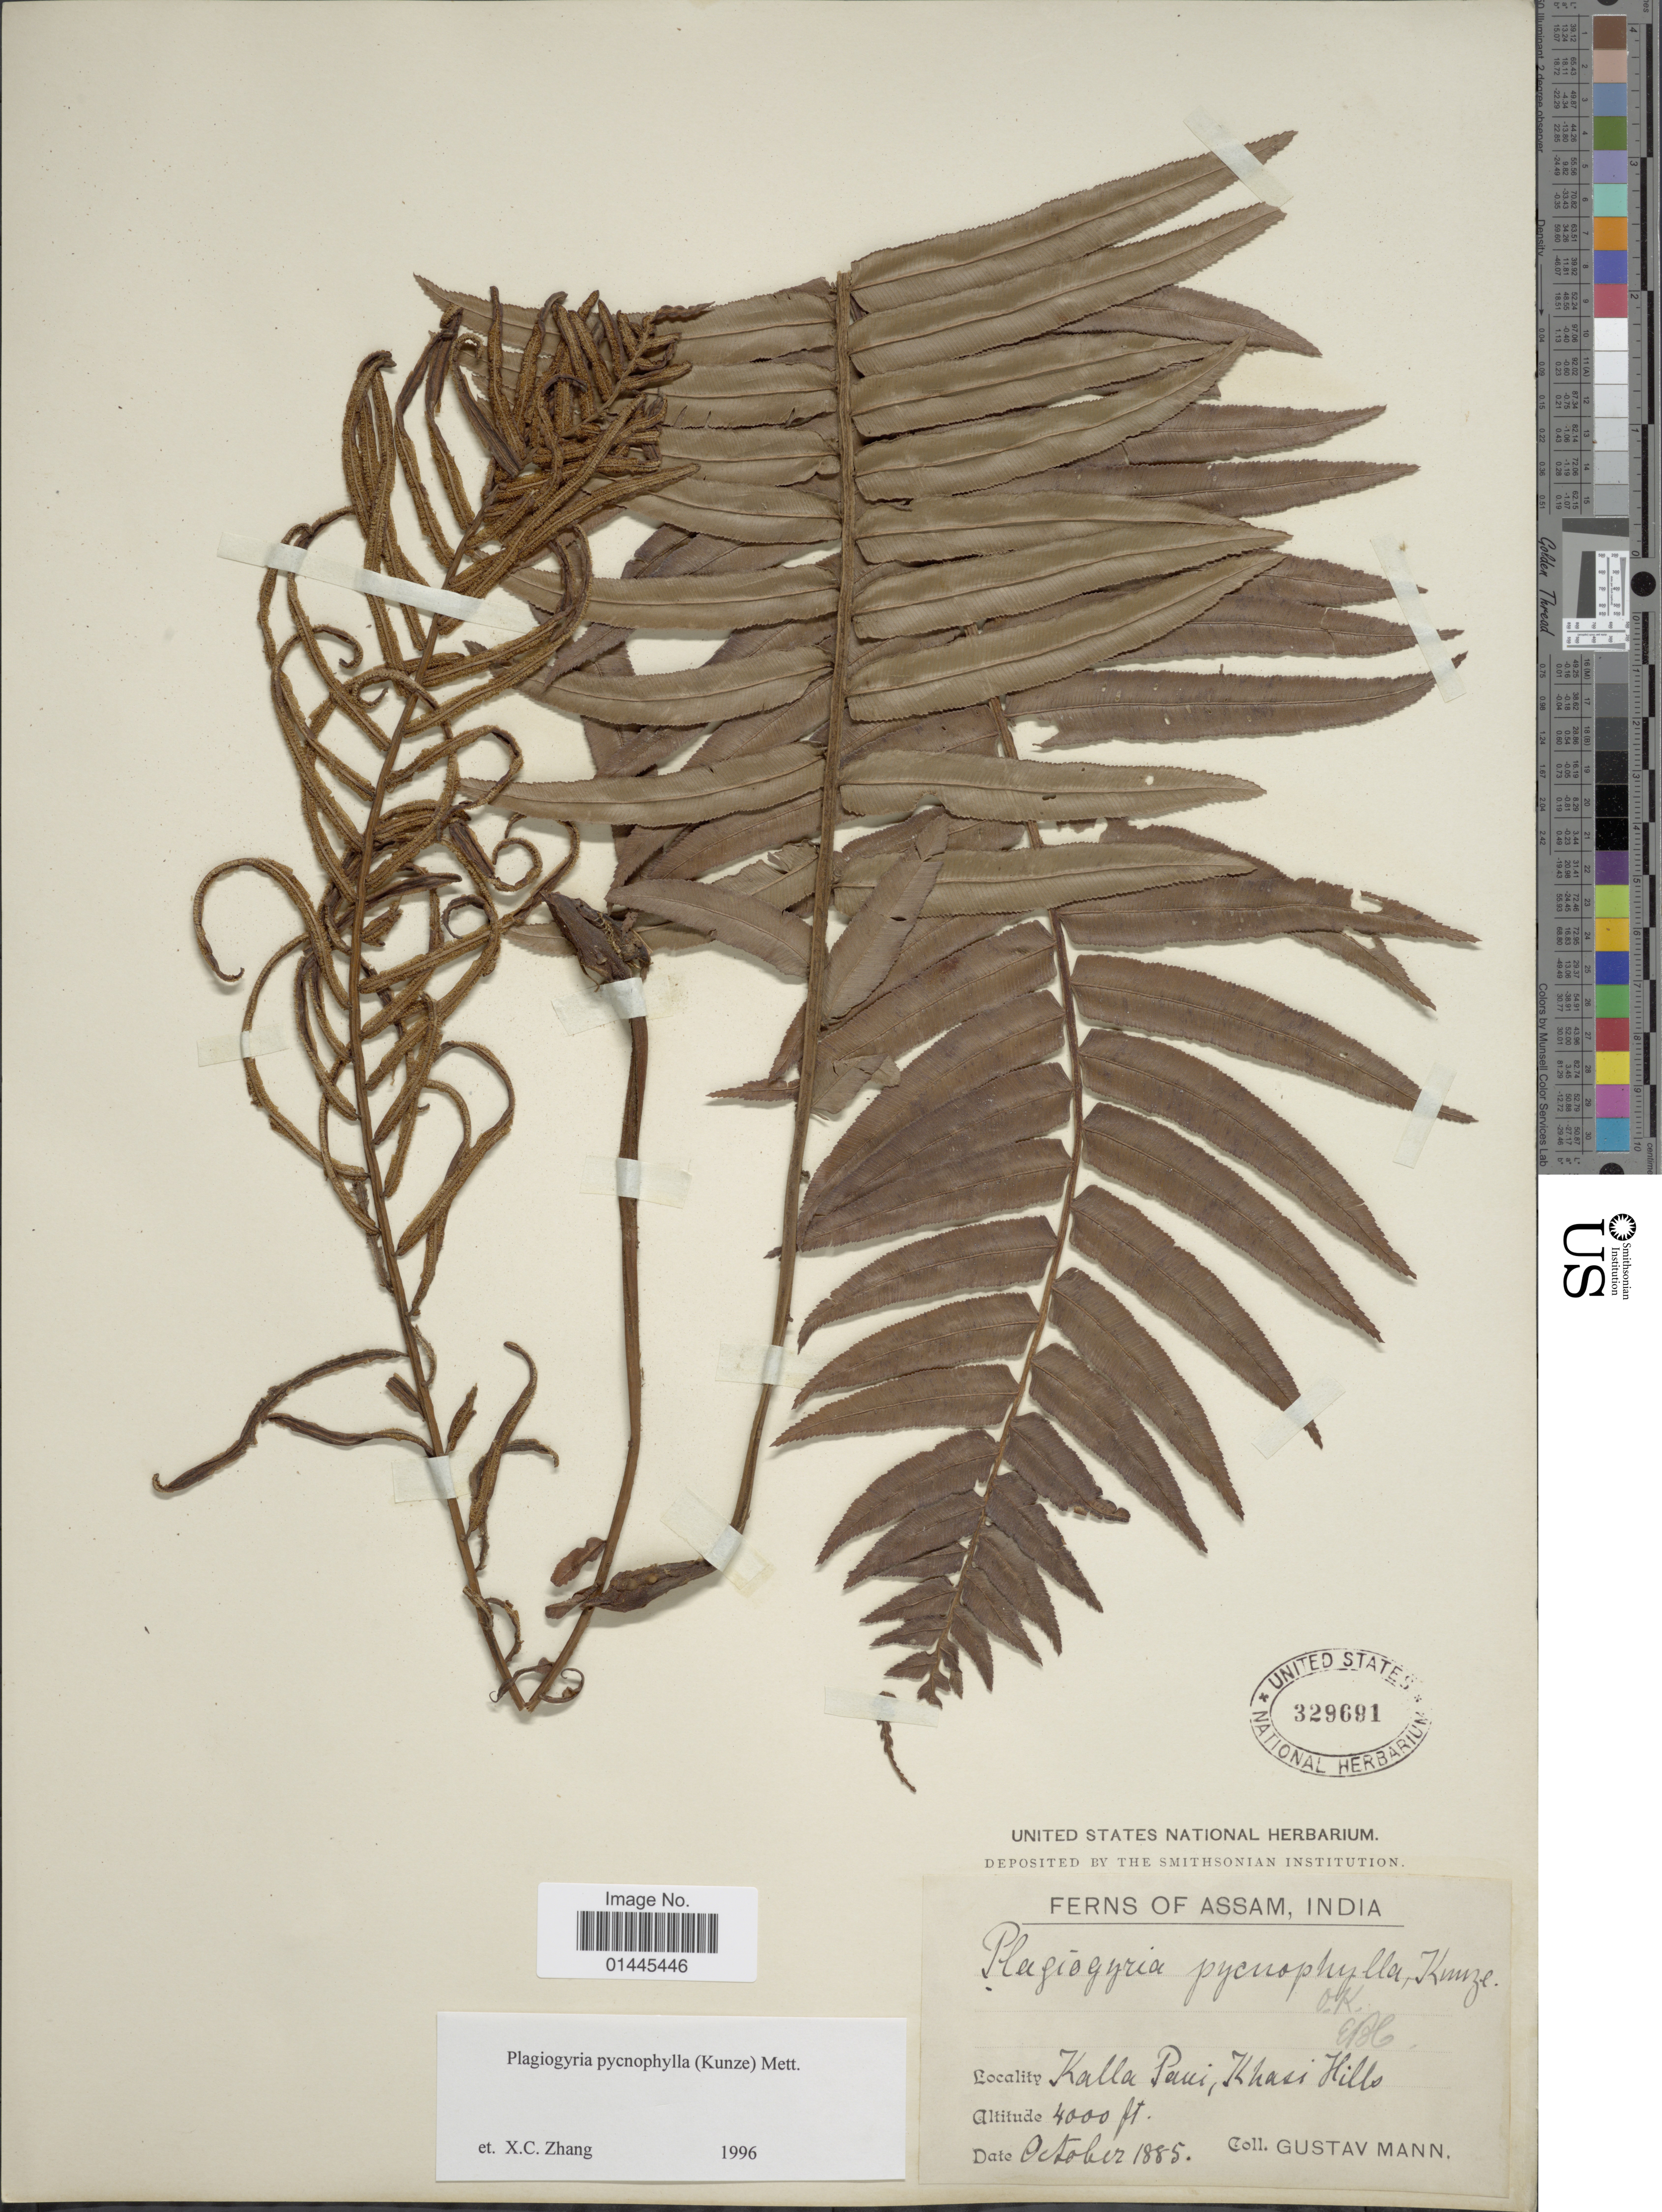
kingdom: Plantae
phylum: Tracheophyta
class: Polypodiopsida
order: Cyatheales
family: Plagiogyriaceae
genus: Plagiogyria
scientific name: Plagiogyria pycnophylla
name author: (Kunze) Mett.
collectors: G. Mann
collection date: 1885-10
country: India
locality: Kalla Pani, Khasi Hills. Assam.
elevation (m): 1219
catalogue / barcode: US 329691